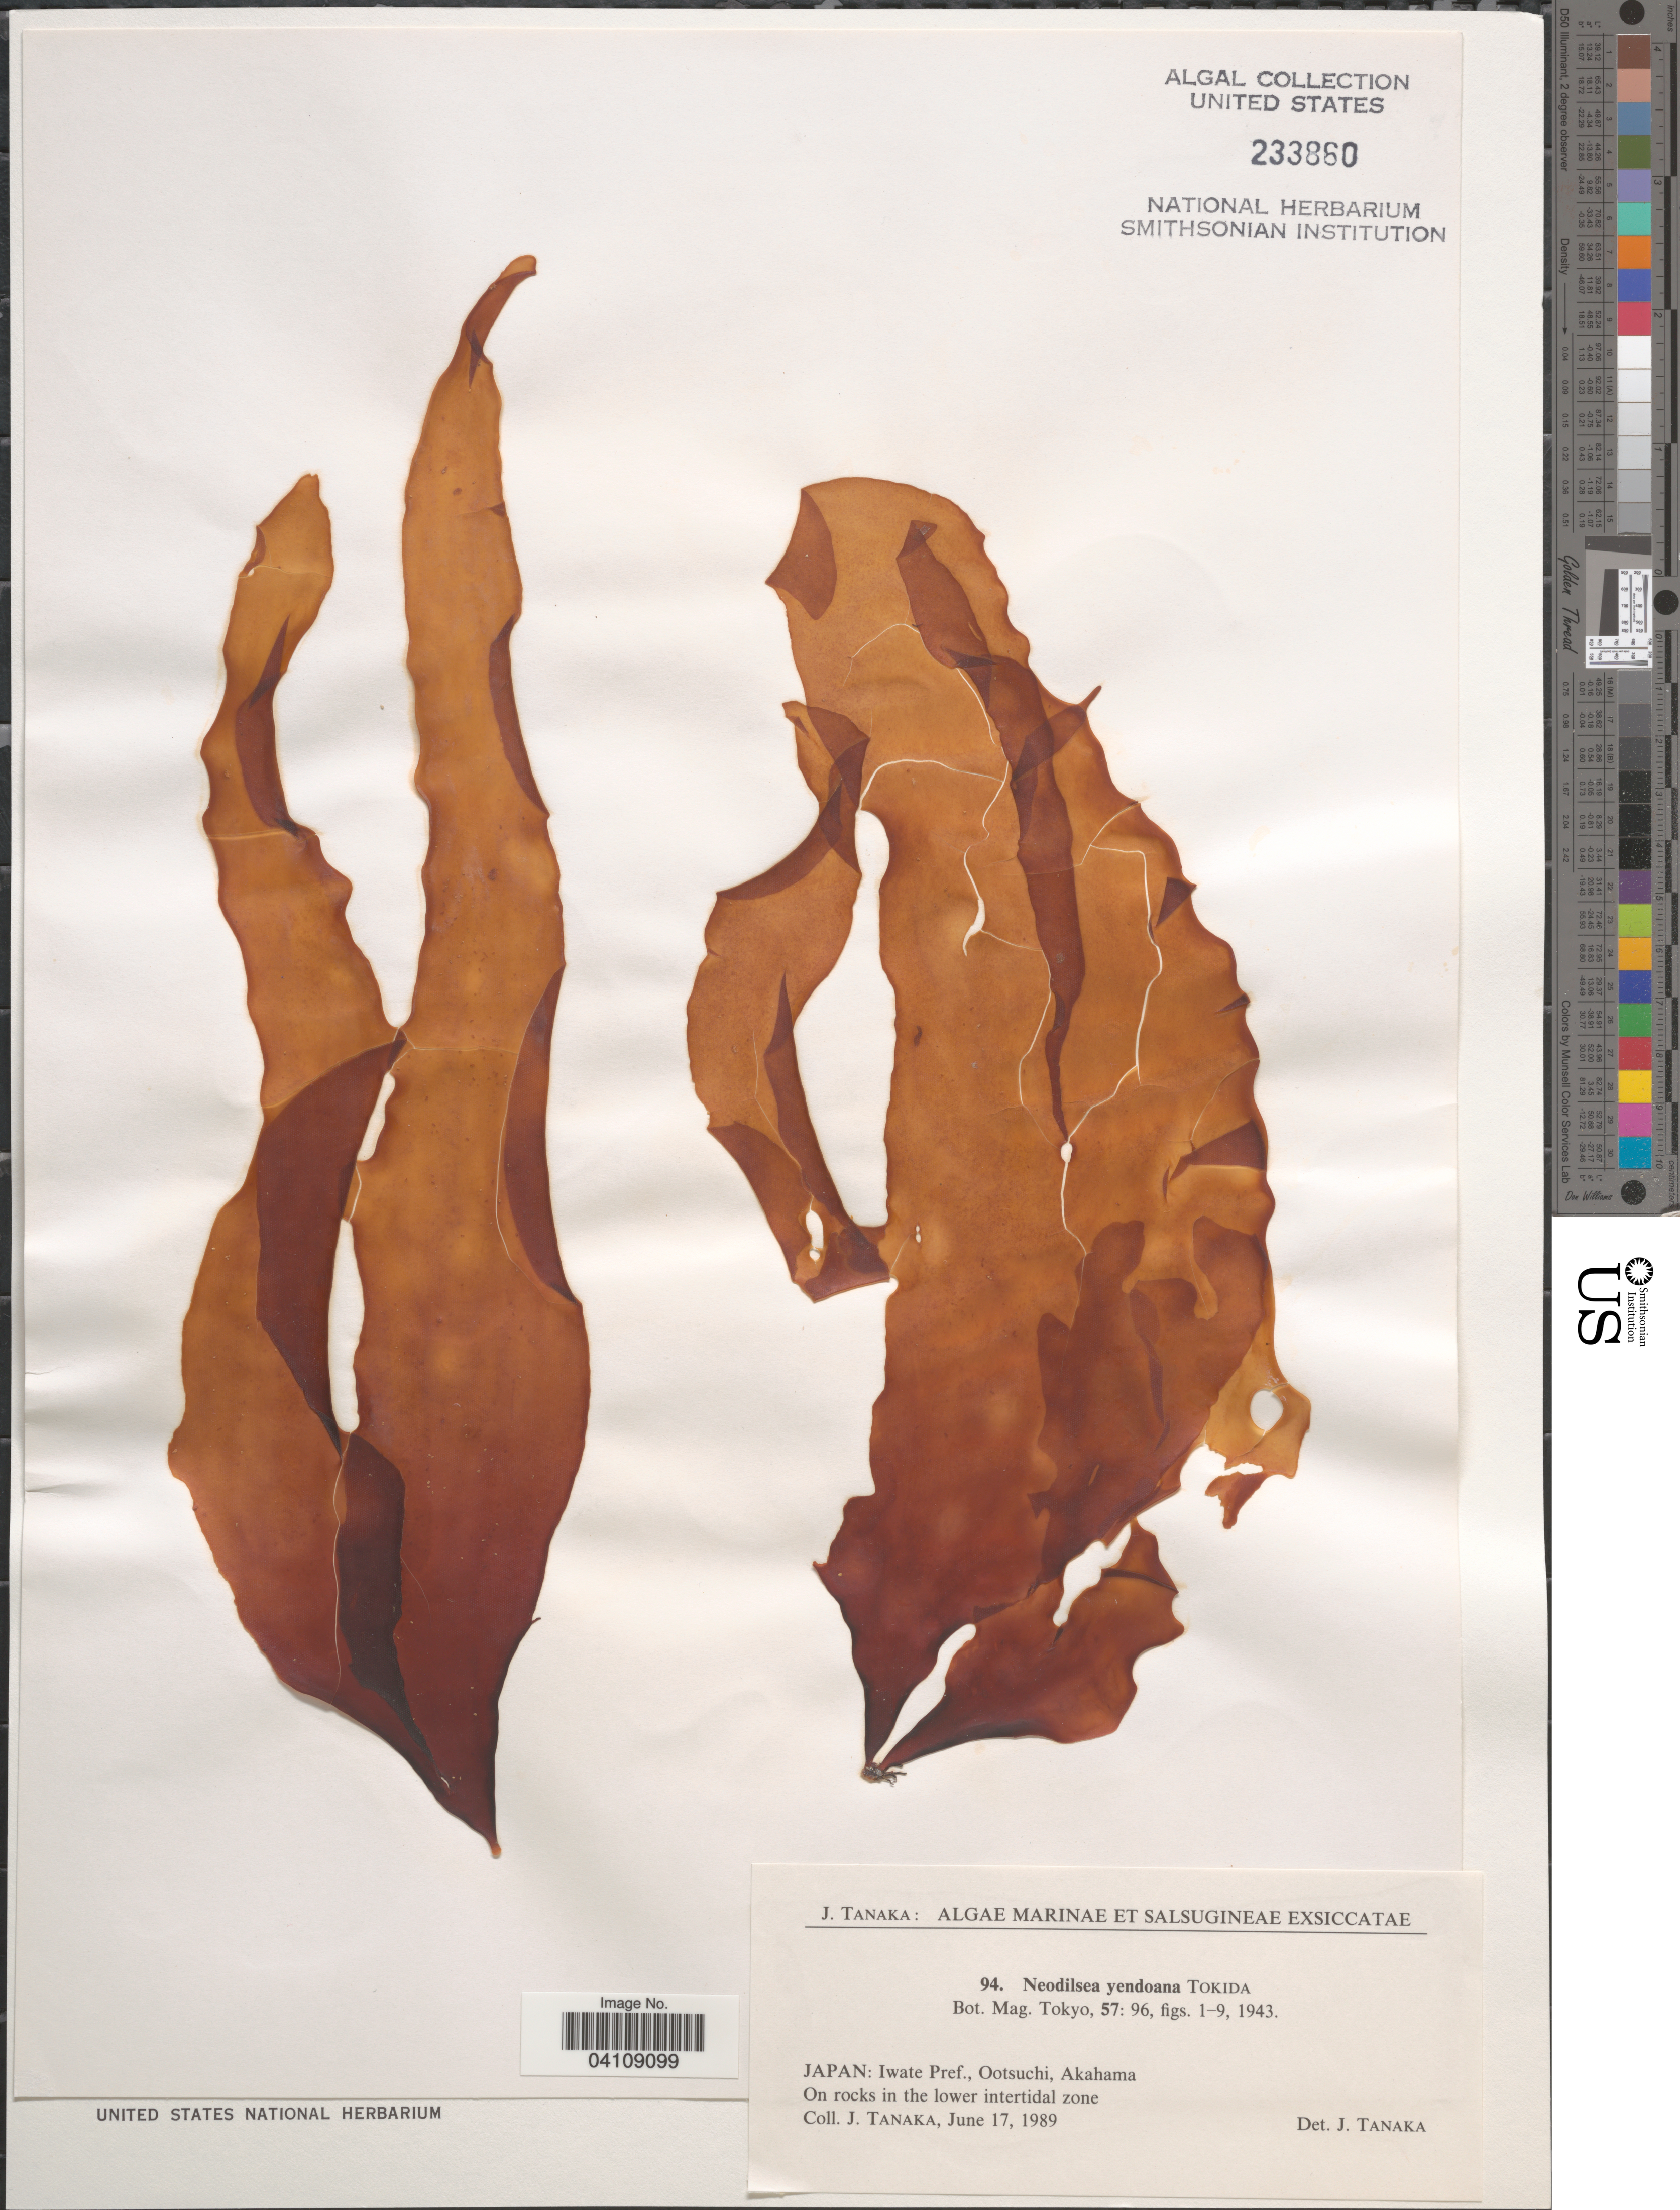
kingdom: Plantae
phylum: Rhodophyta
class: Florideophyceae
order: Gigartinales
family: Dumontiaceae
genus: Neodilsea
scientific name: Neodilsea yendoana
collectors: J. Tanaka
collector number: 94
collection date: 1989-06-17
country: Japan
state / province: Iwate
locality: Iwate Pref., Ootsuchi, Akahama.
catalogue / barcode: US 233860